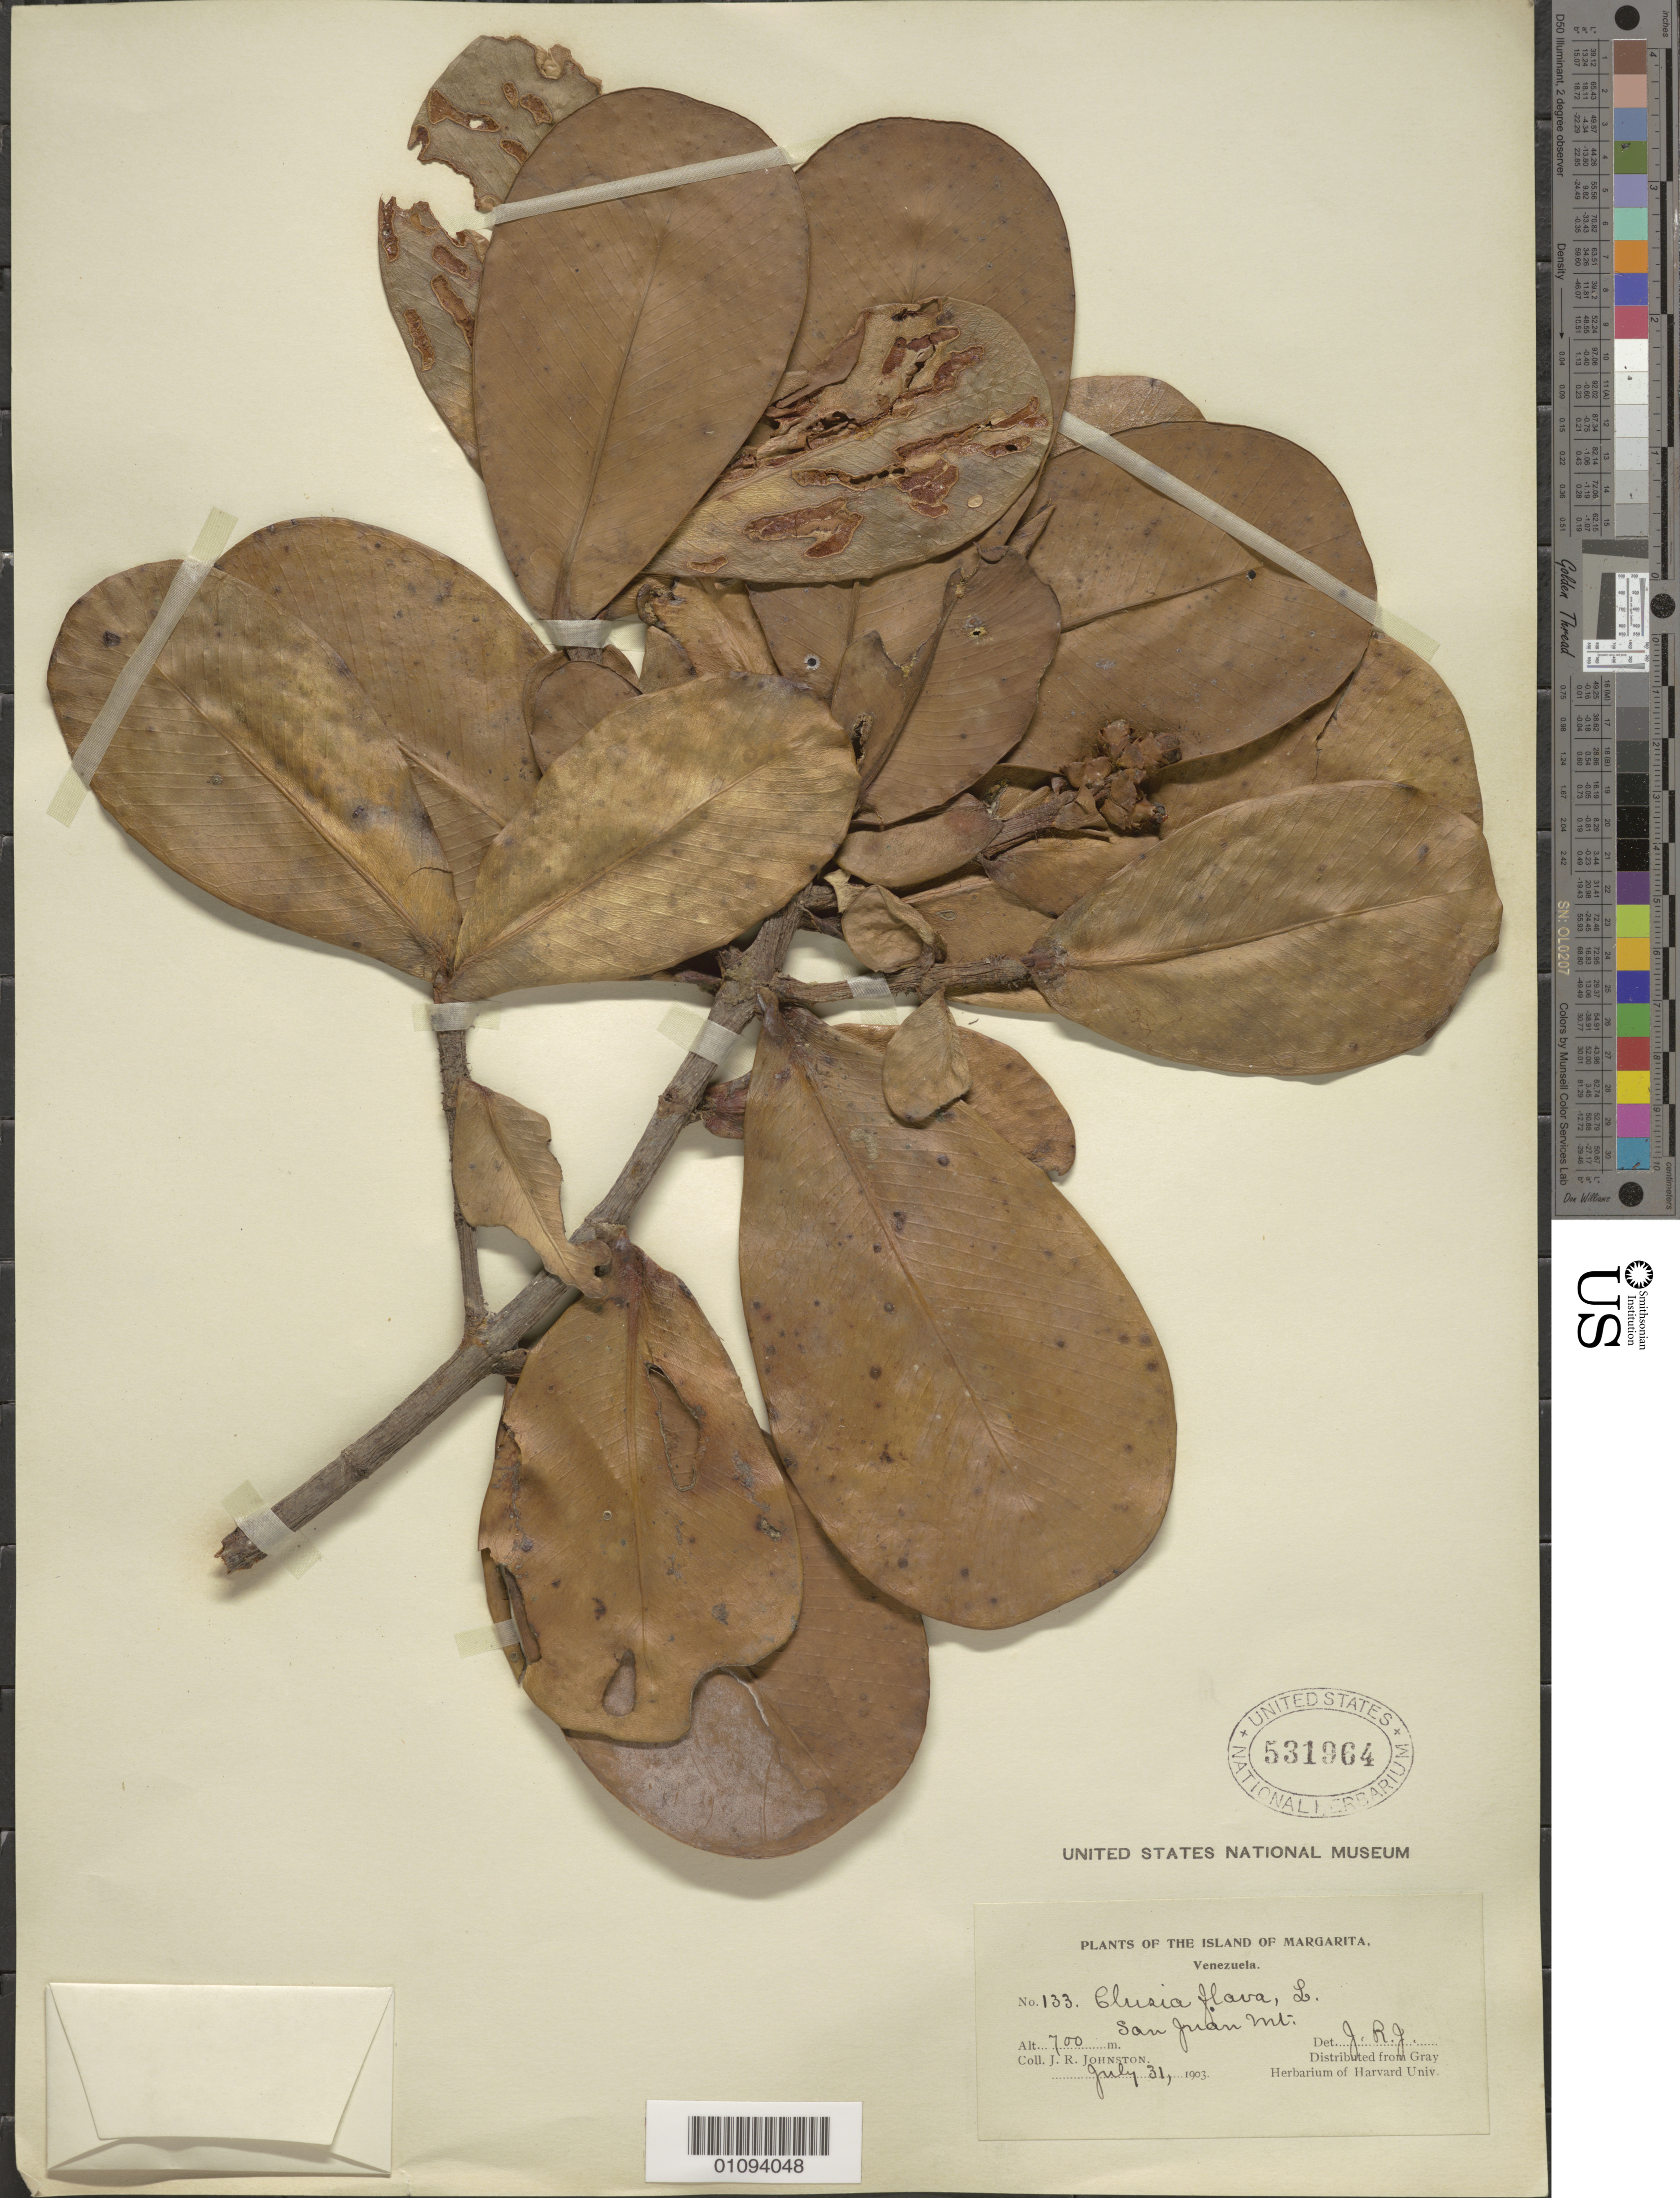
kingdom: Plantae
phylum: Tracheophyta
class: Magnoliopsida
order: Malpighiales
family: Clusiaceae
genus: Clusia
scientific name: Clusia flava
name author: Jacq.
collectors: J. Johnston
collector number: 133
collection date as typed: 31 Jul 1903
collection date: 1903-07-31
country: Venezuela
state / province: Nueva Esparta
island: Margarita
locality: San Juan Mountain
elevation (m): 700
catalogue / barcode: US 531964